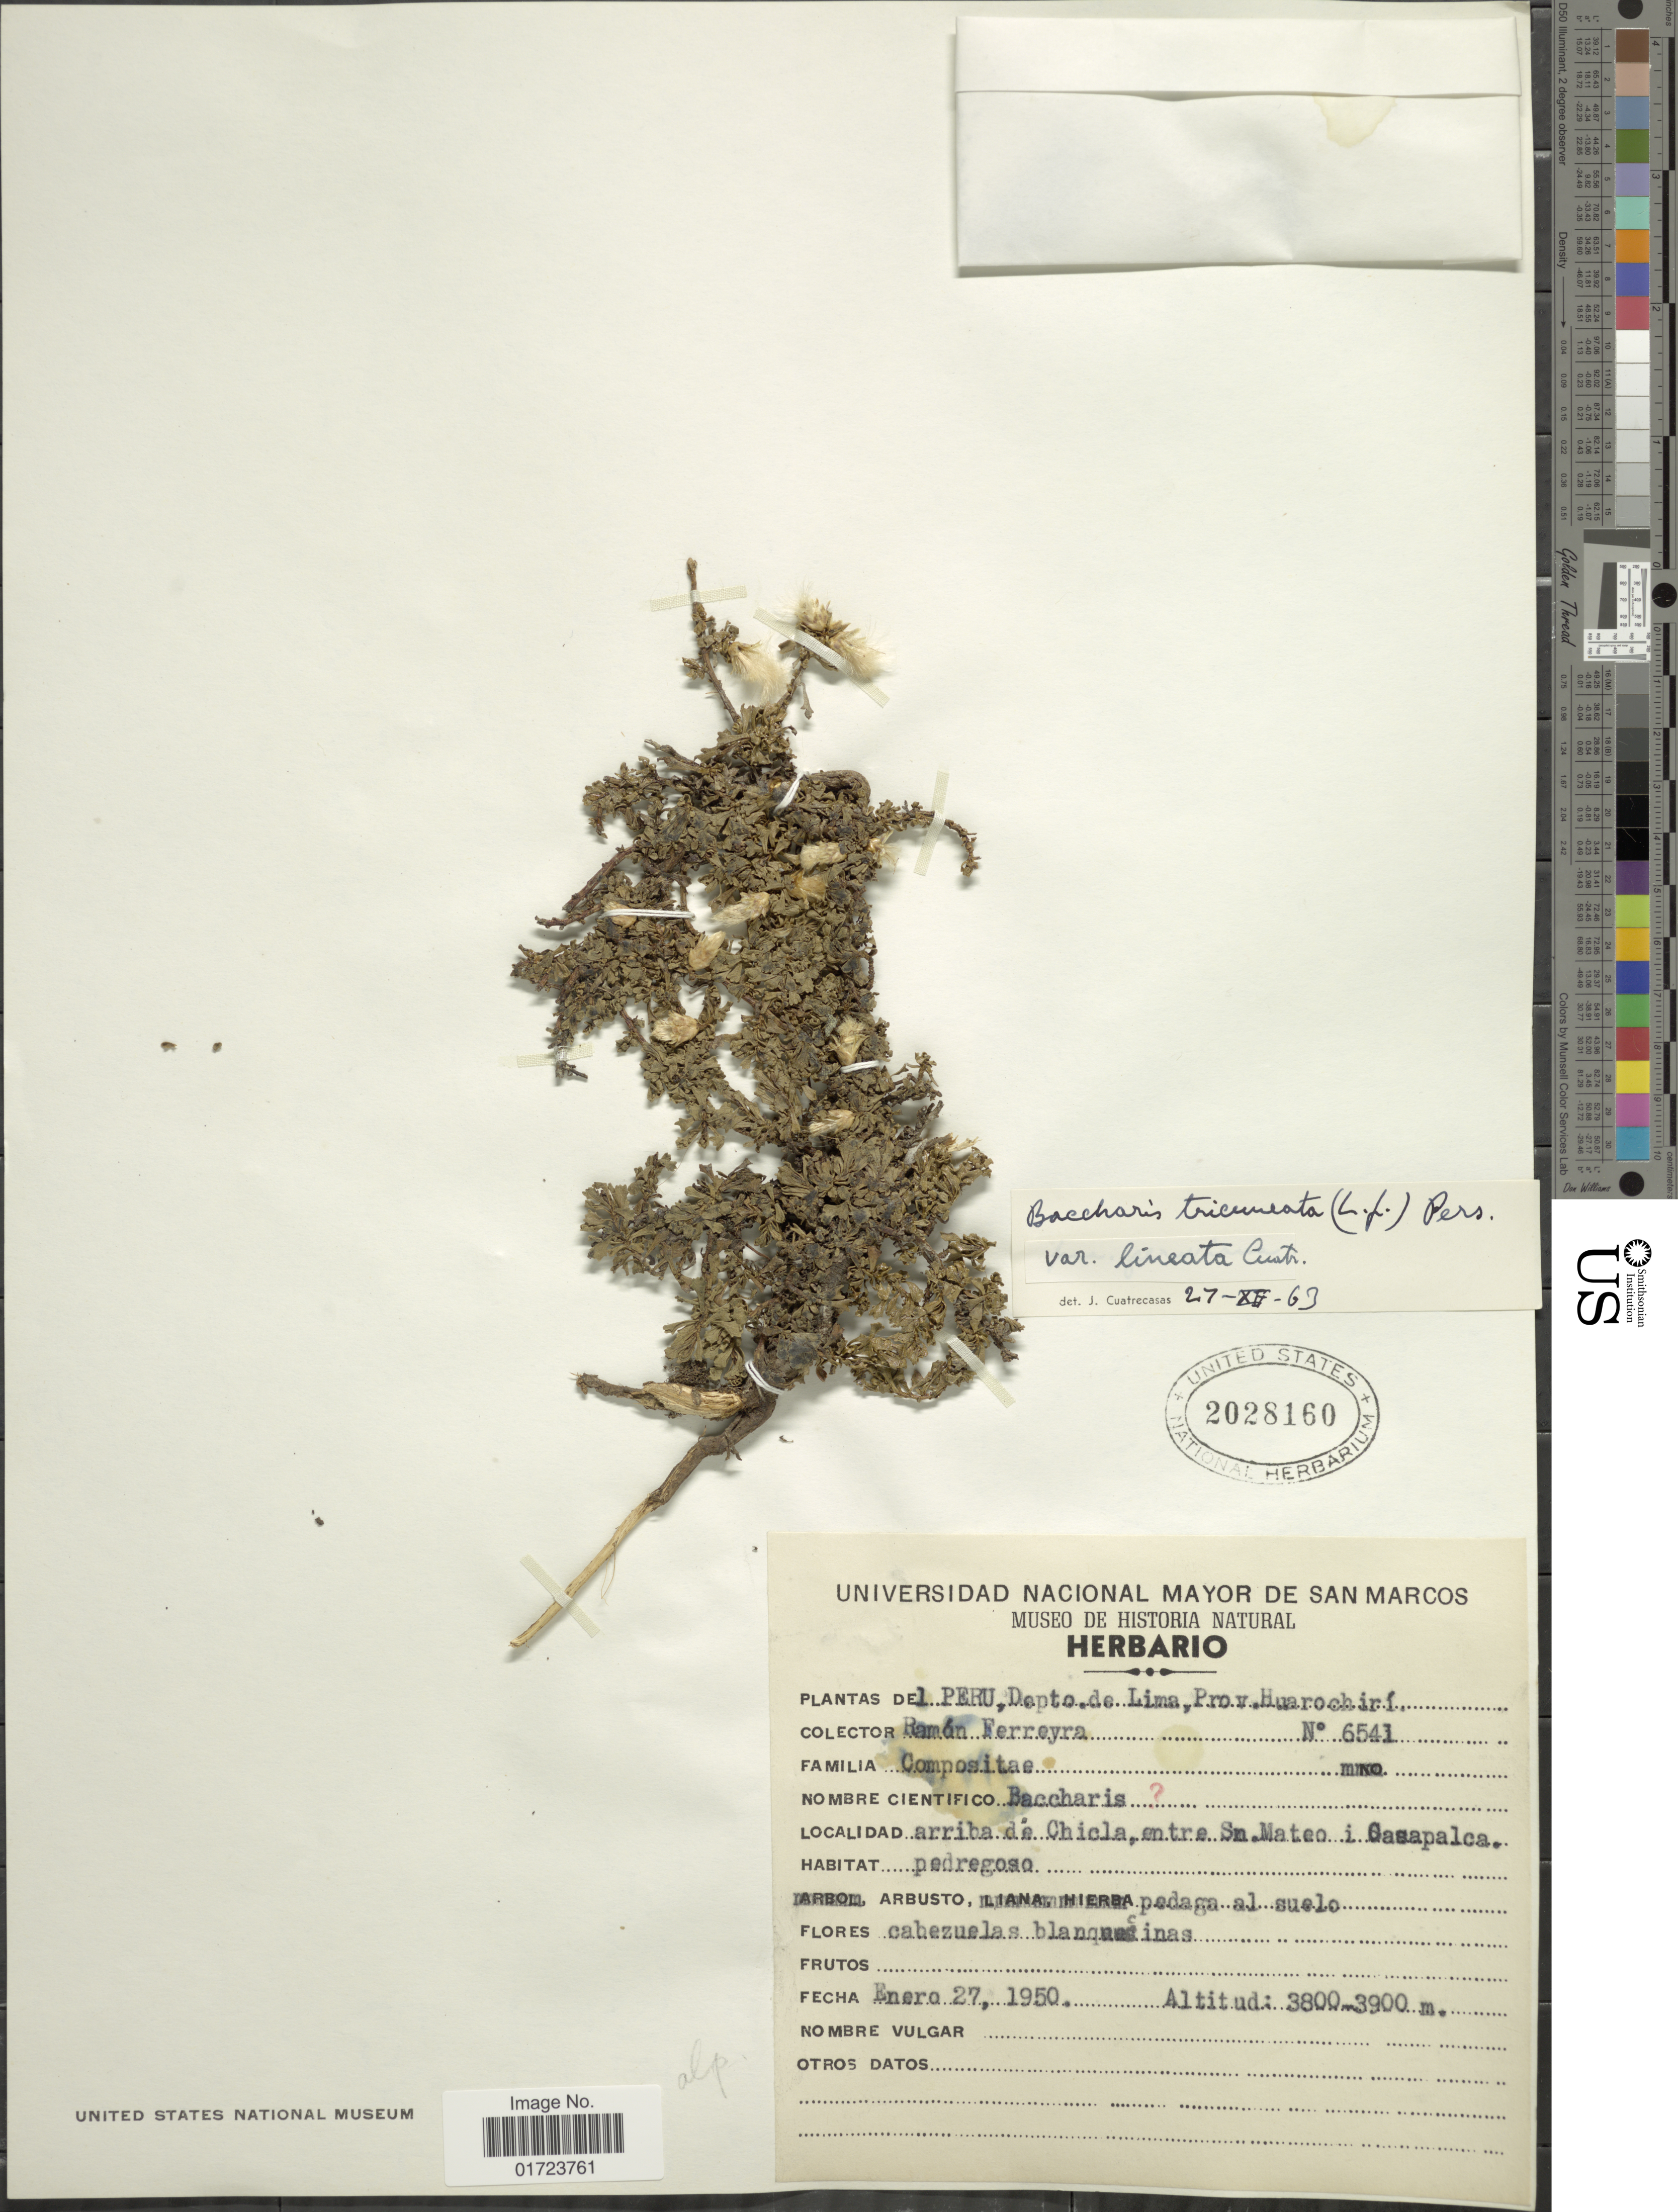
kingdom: Plantae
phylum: Tracheophyta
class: Magnoliopsida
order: Asterales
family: Asteraceae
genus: Baccharis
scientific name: Baccharis tricuneata var. lineata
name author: Cuatrec.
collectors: R. A. Ferreyra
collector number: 6541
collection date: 1950-01-27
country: Peru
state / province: Lima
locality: Depto. de Lima, Prov. Huarochiri. Arriba de Chicla, entre Sm. Mateo i Casapalca.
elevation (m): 3800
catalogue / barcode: US 2028160